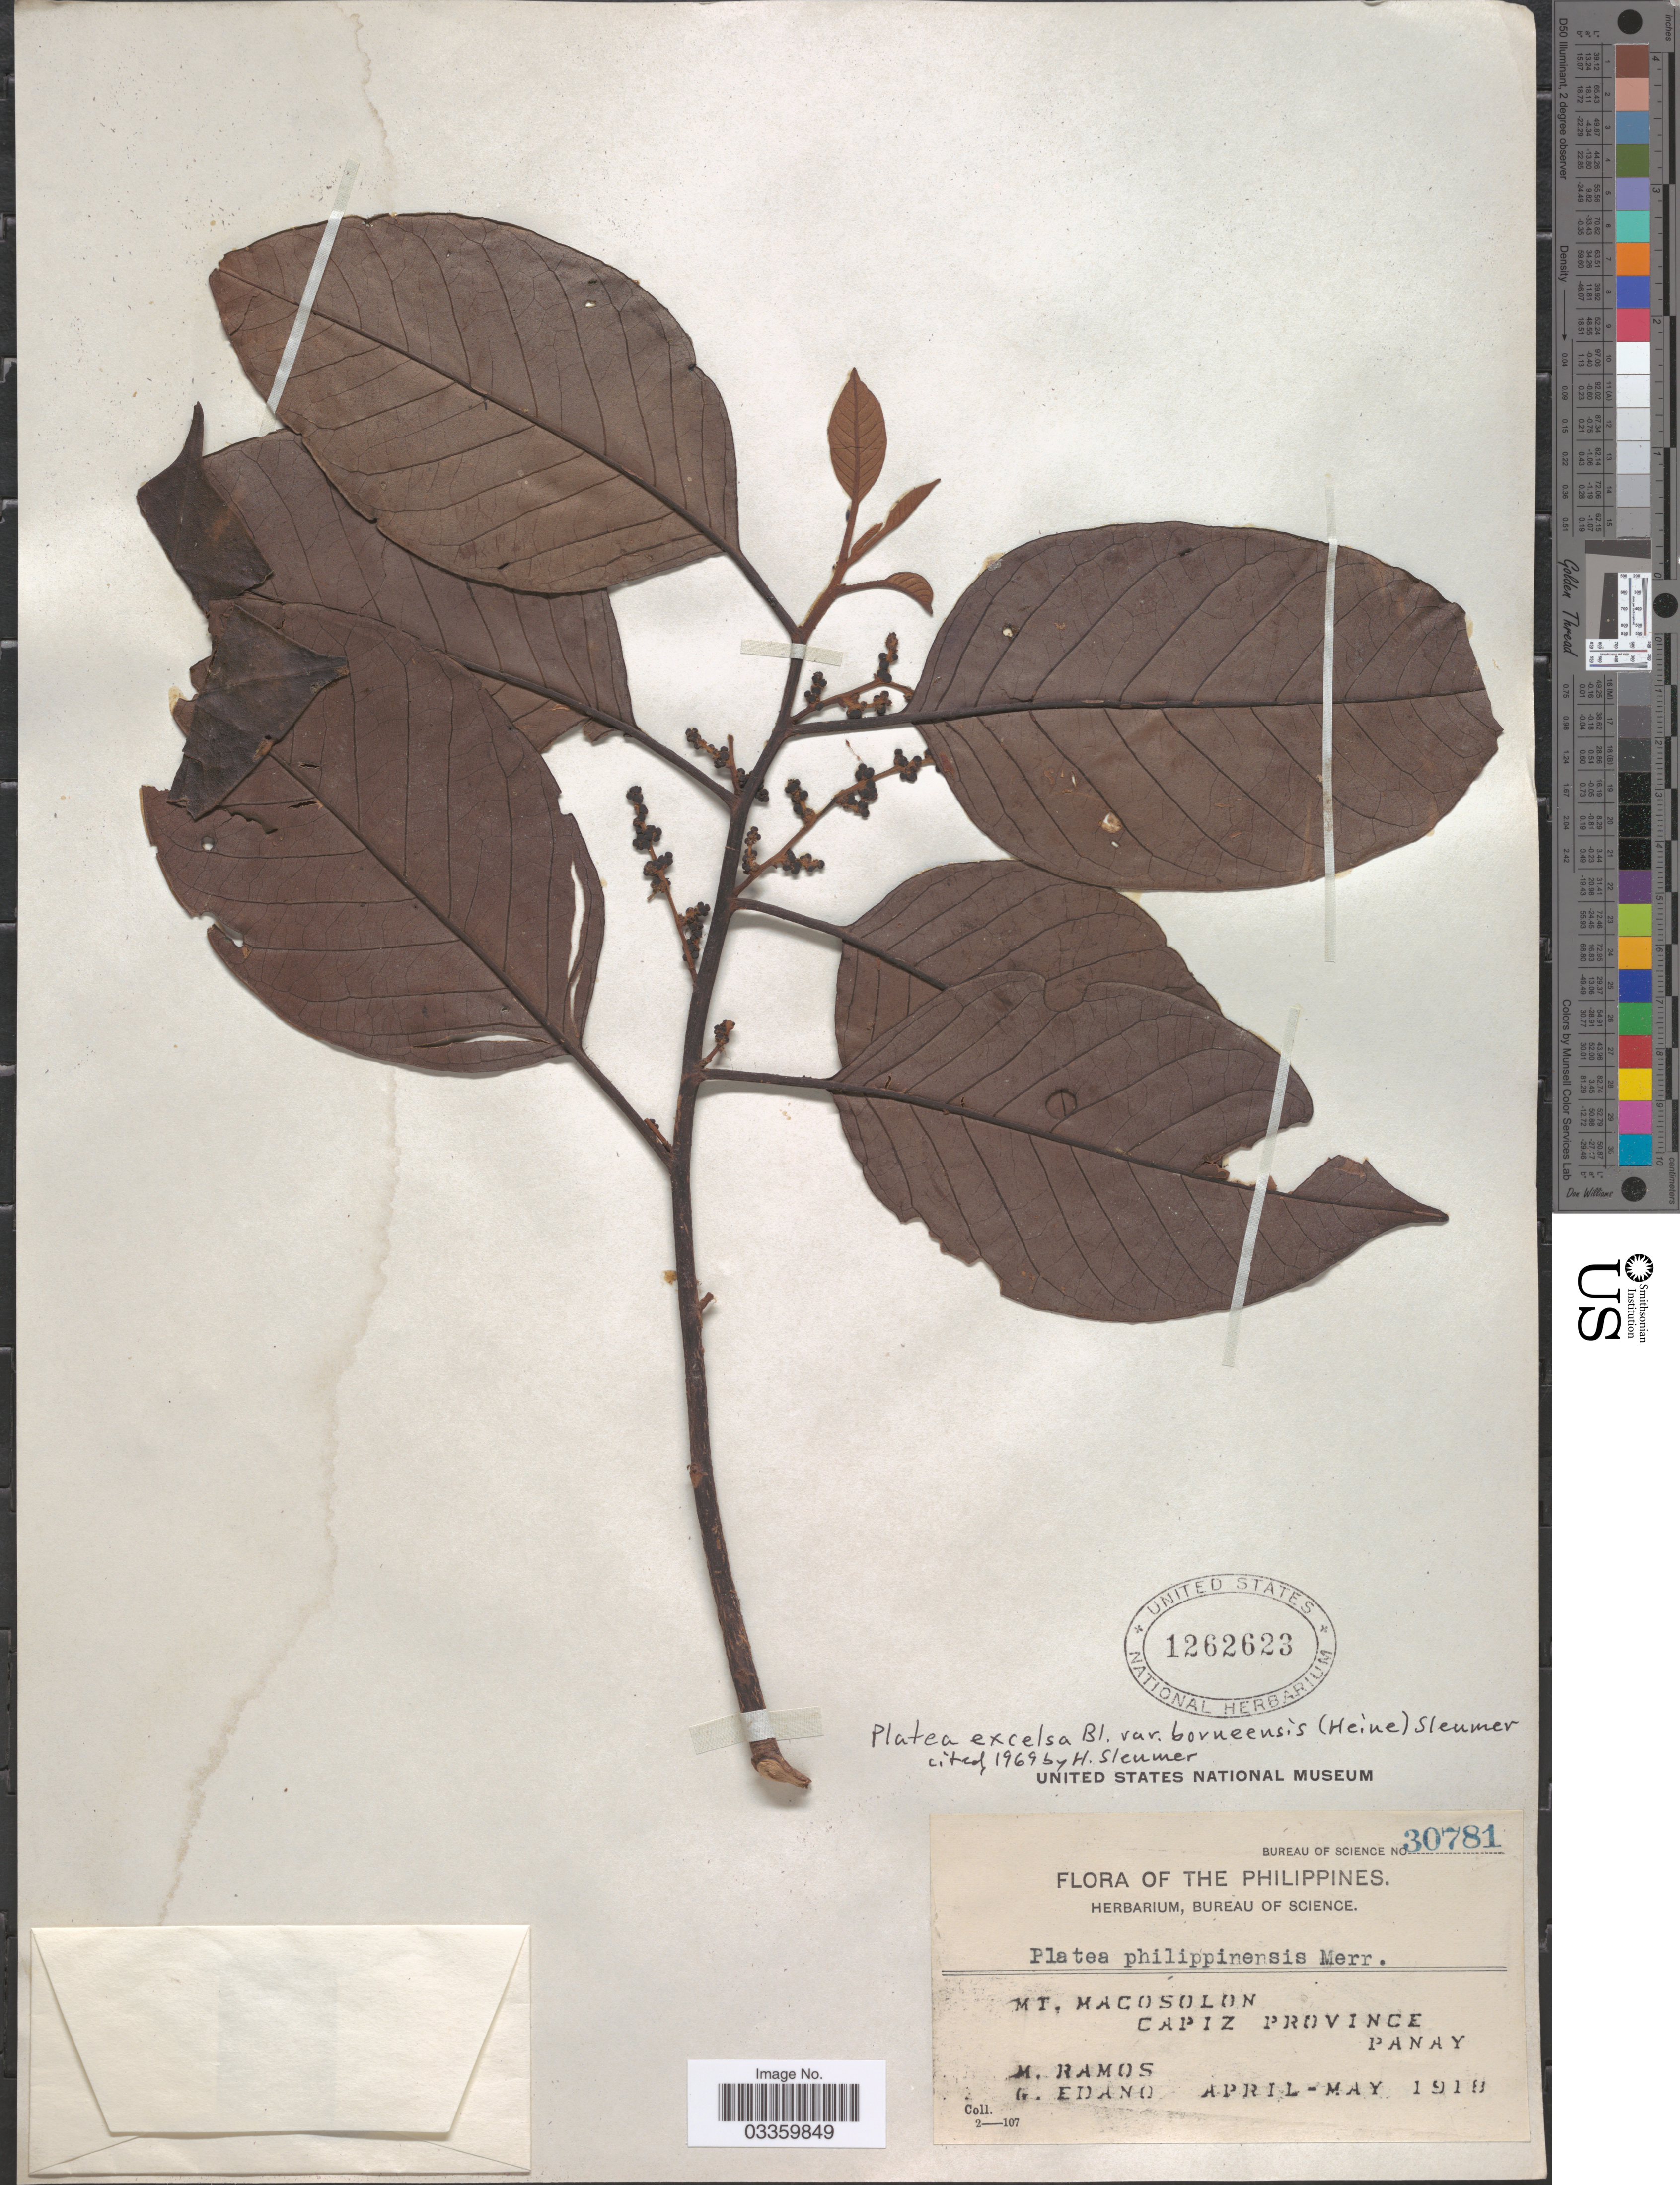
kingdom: Plantae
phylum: Tracheophyta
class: Magnoliopsida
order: Metteniusales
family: Metteniusaceae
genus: Platea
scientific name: Platea excelsa var. borneensia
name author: (Blume) Sleumer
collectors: M. Ramos & G. Edaño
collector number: Bureau of science 30781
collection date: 1918-04/1918-05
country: Philippines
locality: Mt. Macosolon, Capiz Province, Panay.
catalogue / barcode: US 1262623